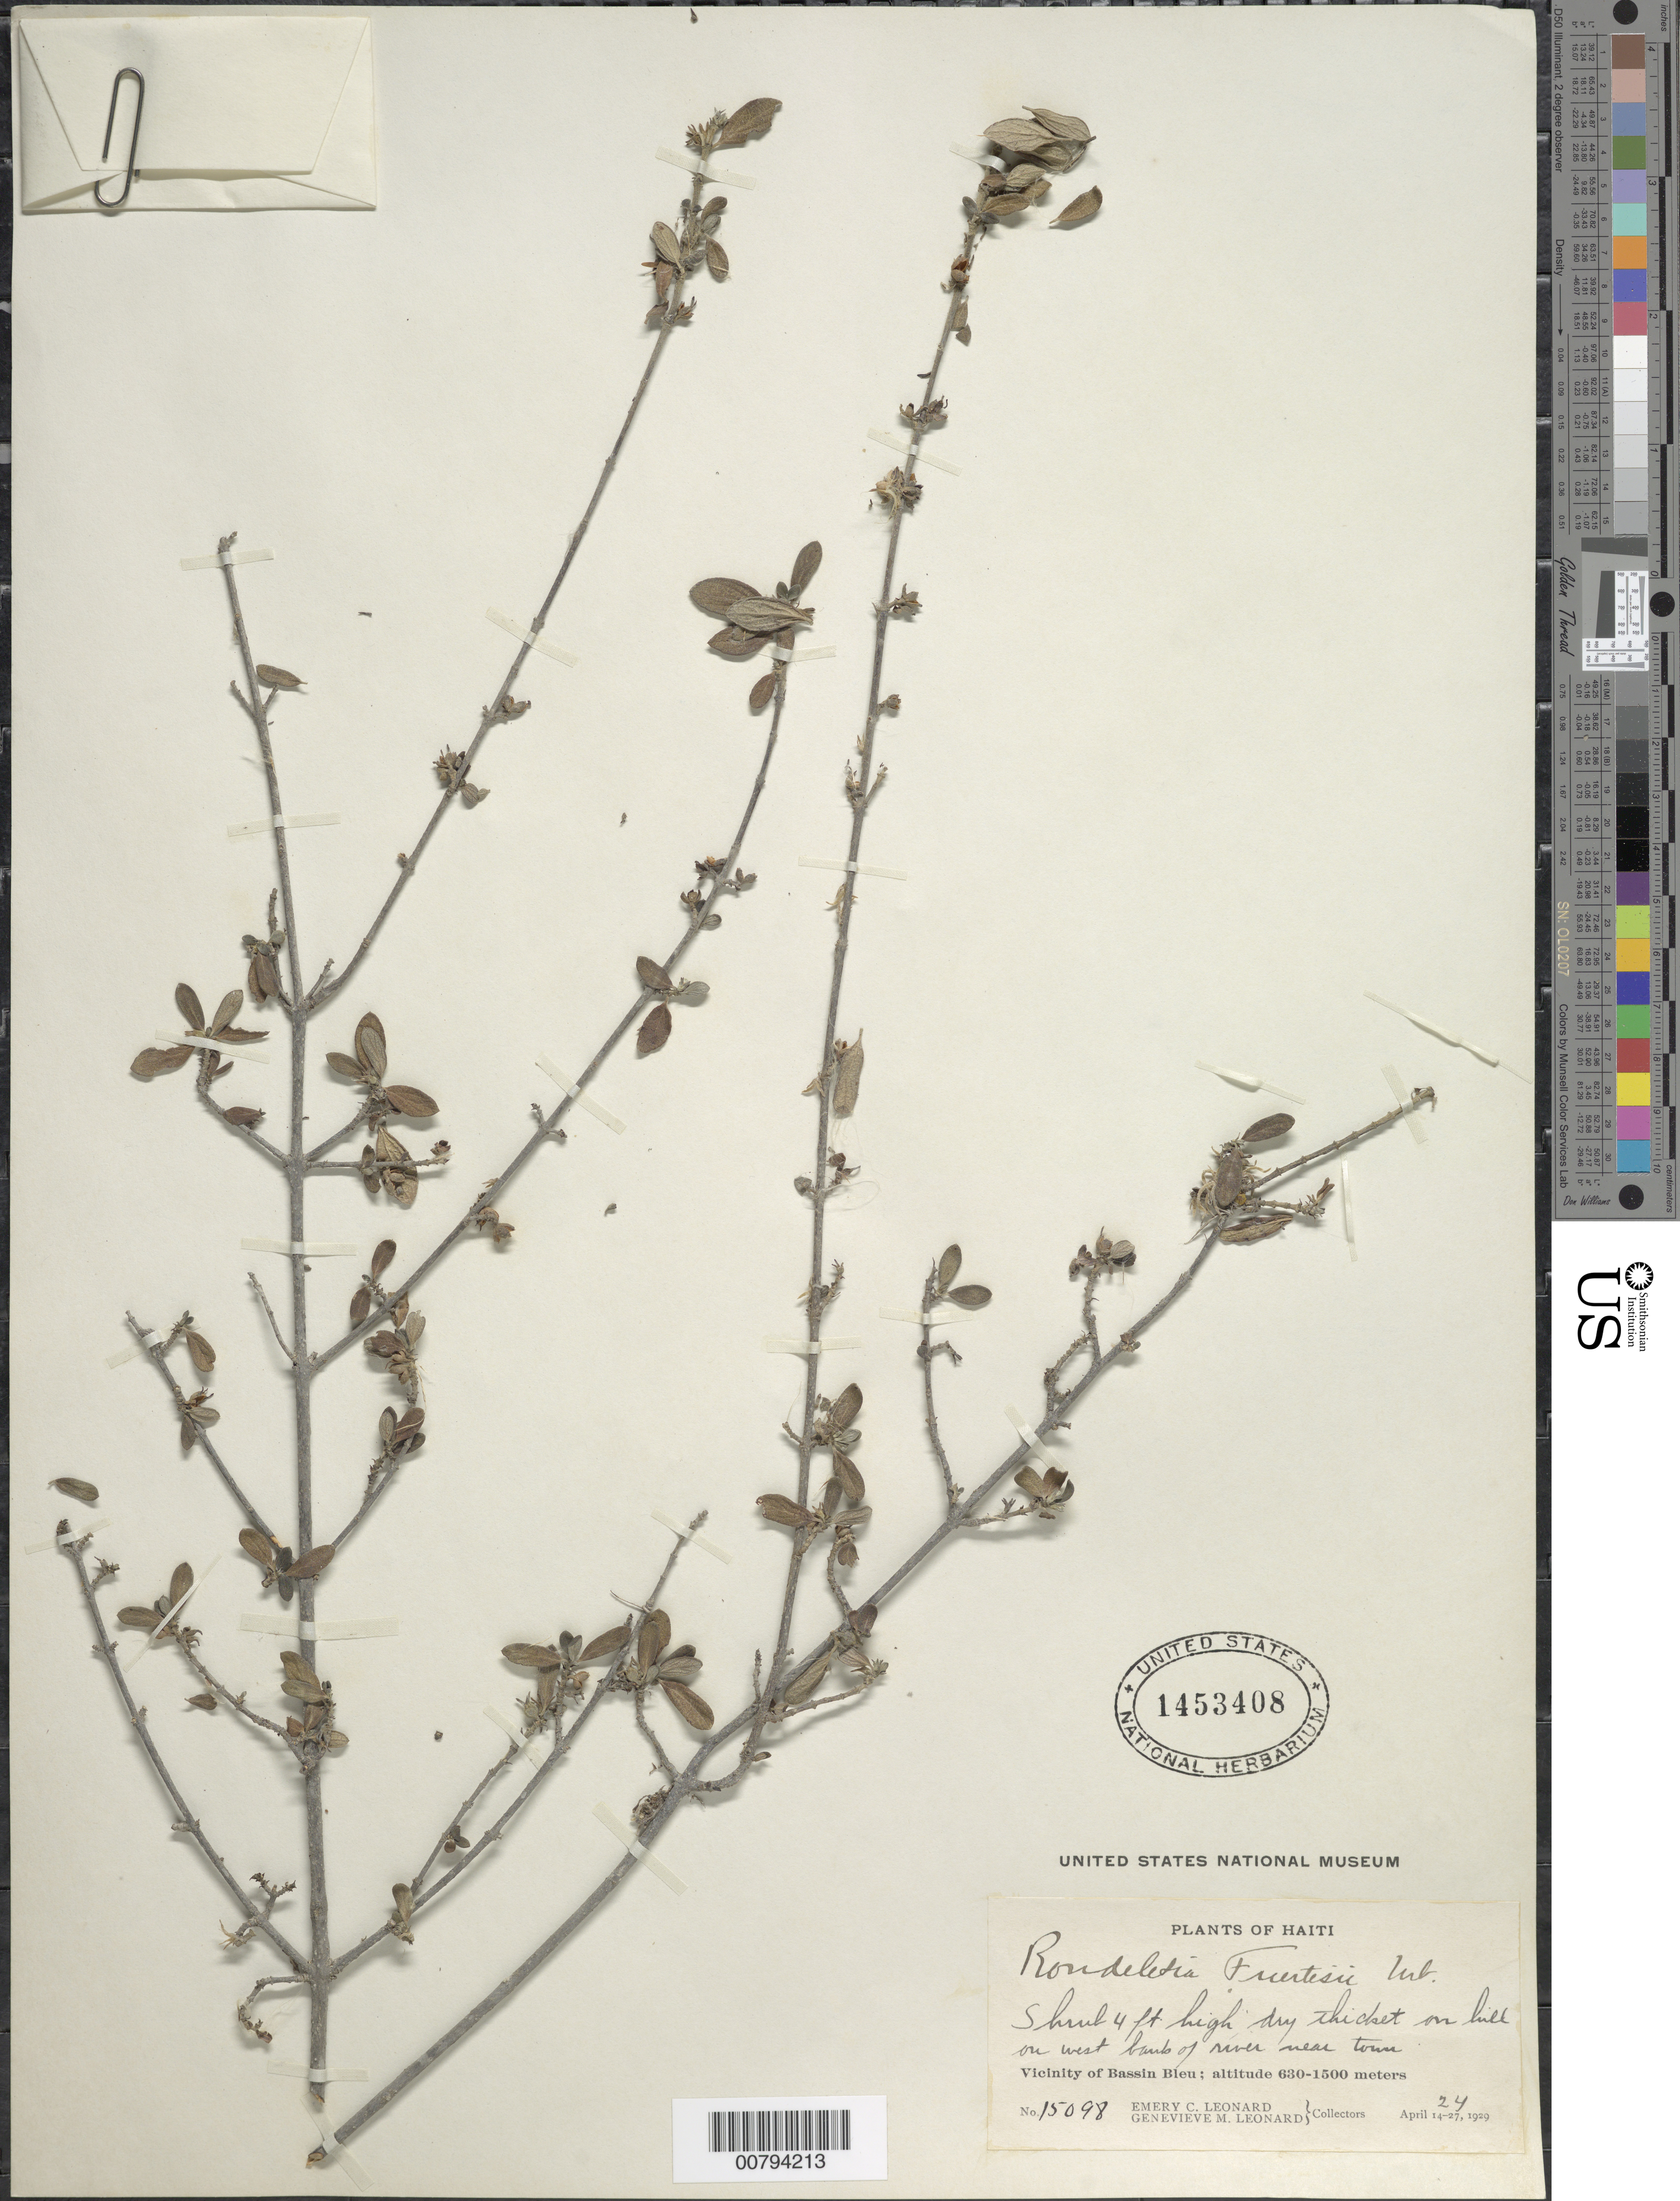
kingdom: Plantae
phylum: Tracheophyta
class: Magnoliopsida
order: Gentianales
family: Rubiaceae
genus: Rondeletia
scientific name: Rondeletia fuertesii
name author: Urb.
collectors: E. C. Leonard & G. M. Leonard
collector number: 15098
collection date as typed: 24 Apr 1929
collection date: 1929-04-24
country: Haiti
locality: Vicinity of Bassin Bleu. West bank of river near town.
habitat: Dry thicket on hill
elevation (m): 630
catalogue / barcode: US 1453408